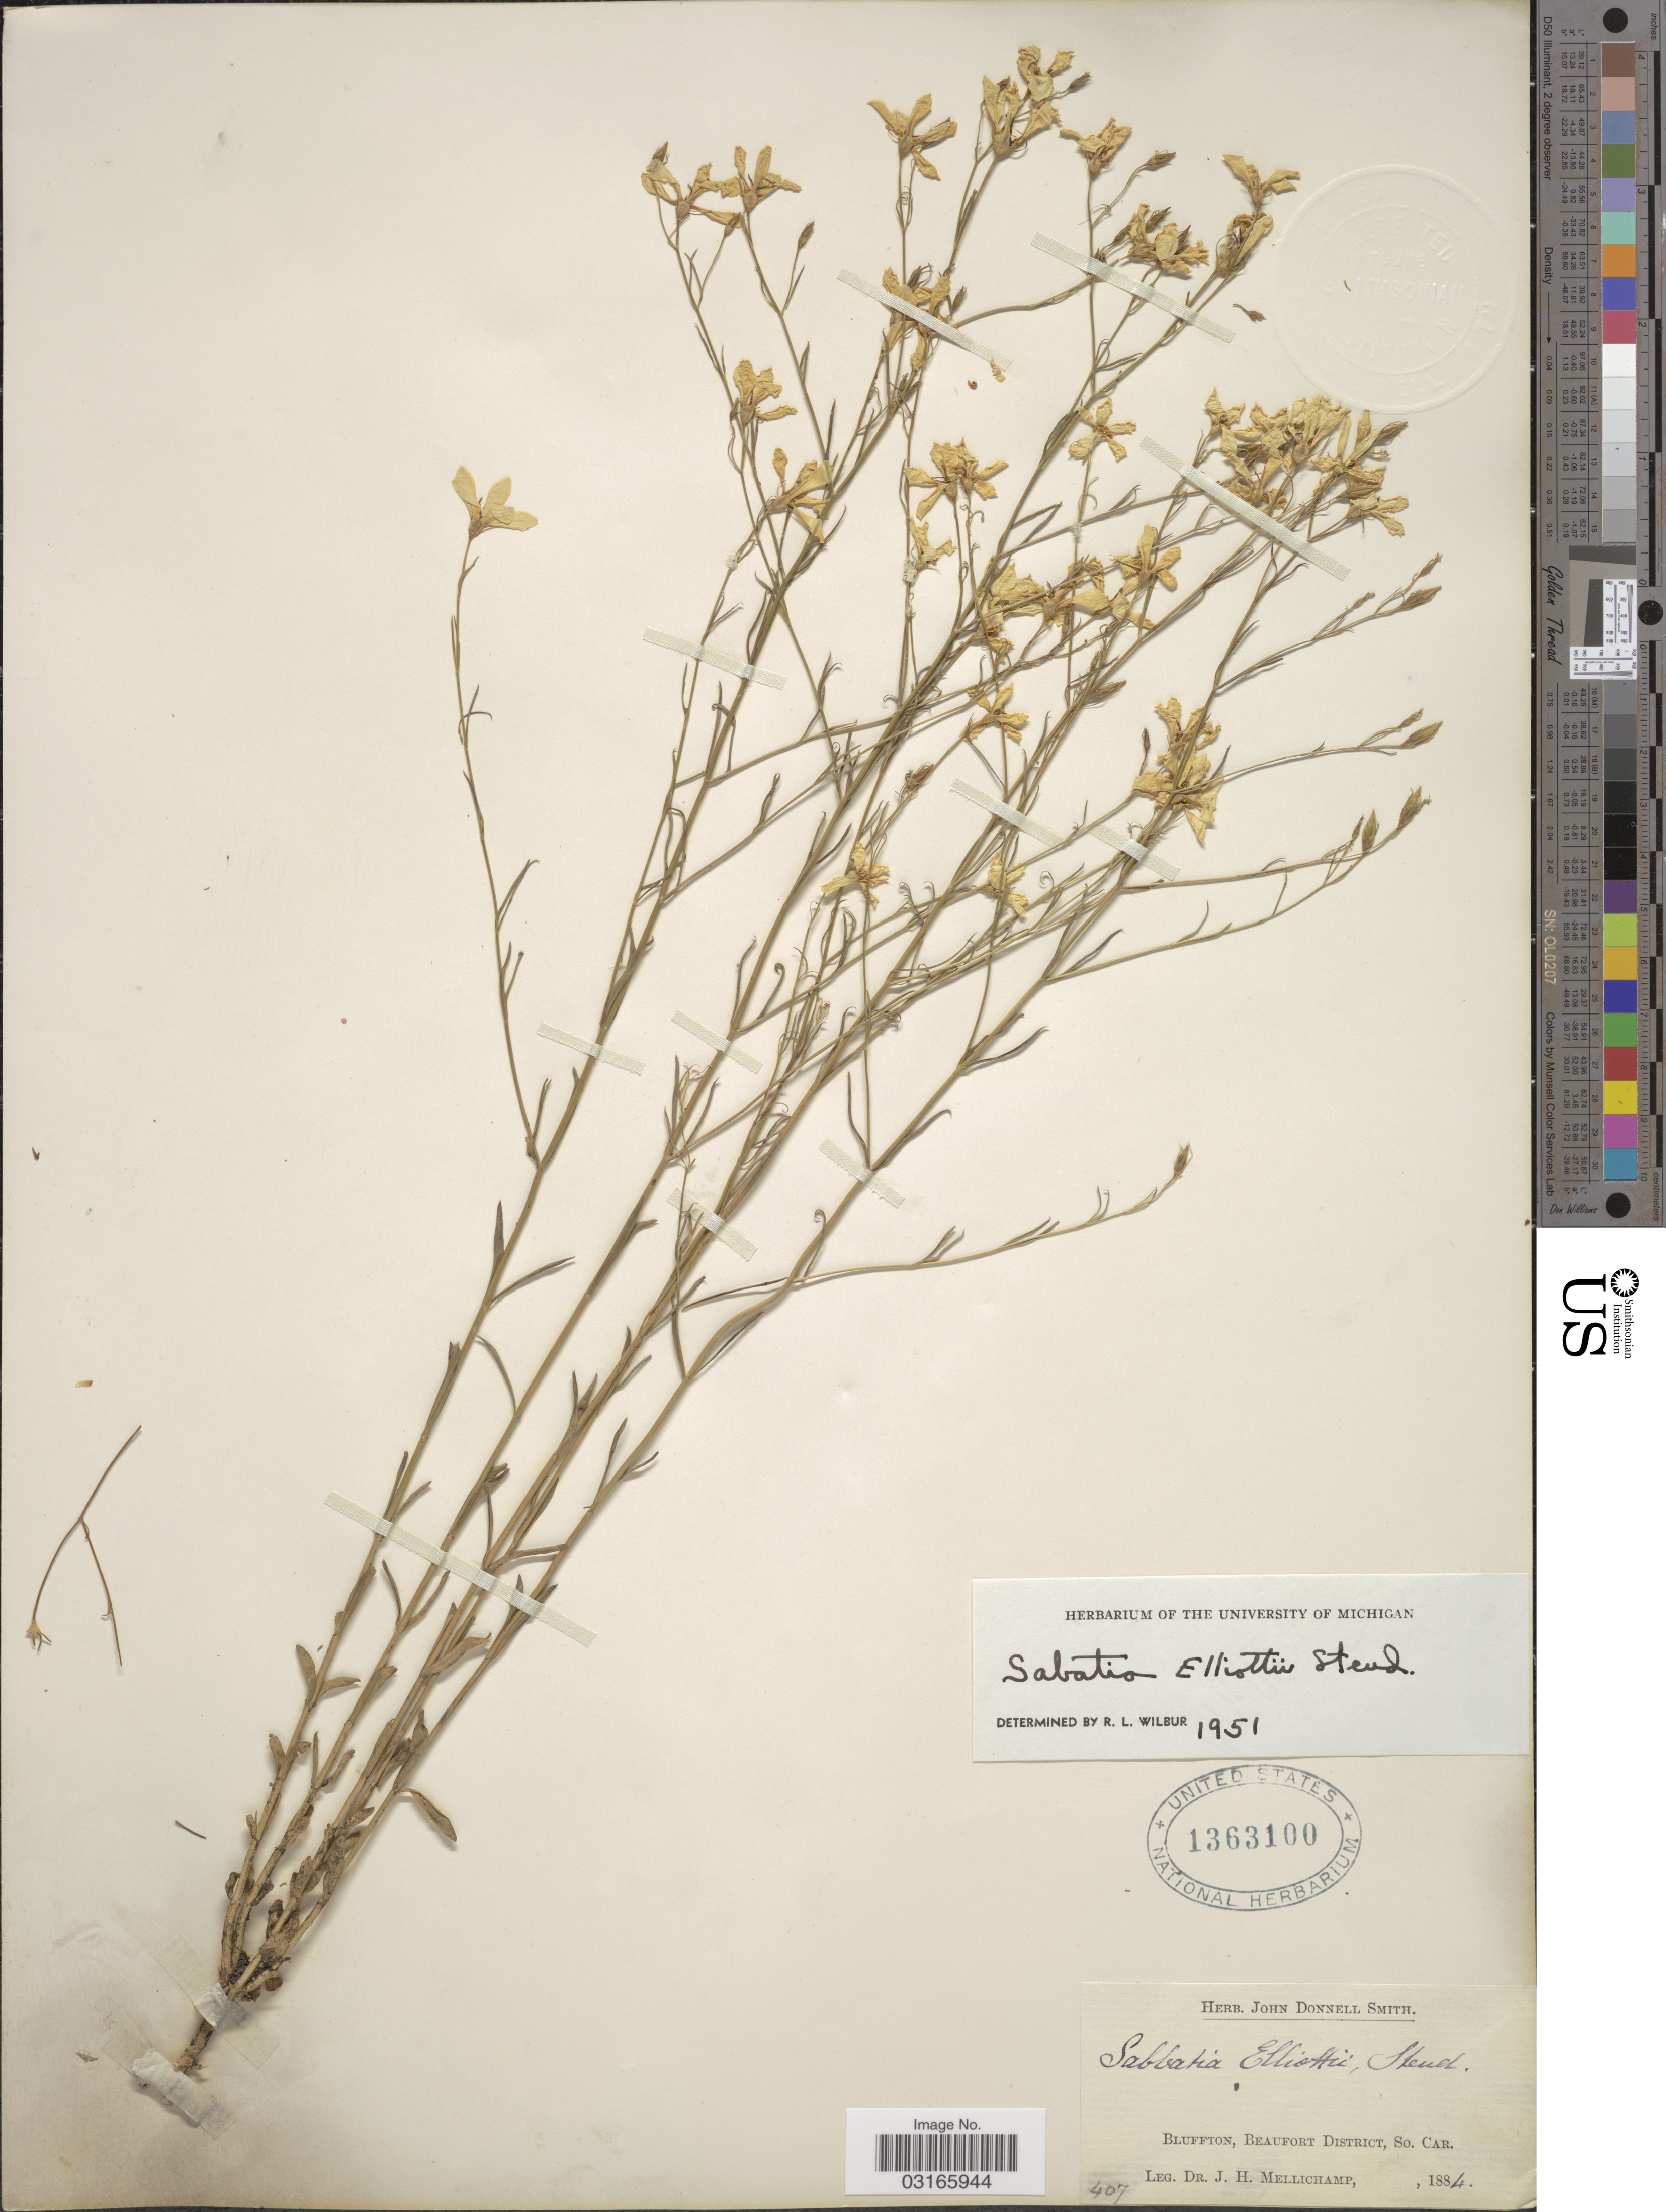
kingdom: Plantae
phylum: Tracheophyta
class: Magnoliopsida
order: Gentianales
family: Gentianaceae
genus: Sabatia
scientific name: Sabatia brevifolia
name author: Raf.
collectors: J. H. Mellichamp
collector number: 407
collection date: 1884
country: United States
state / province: South Carolina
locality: Bluffton, Beaufort District, So. Car.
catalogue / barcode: US 1363100